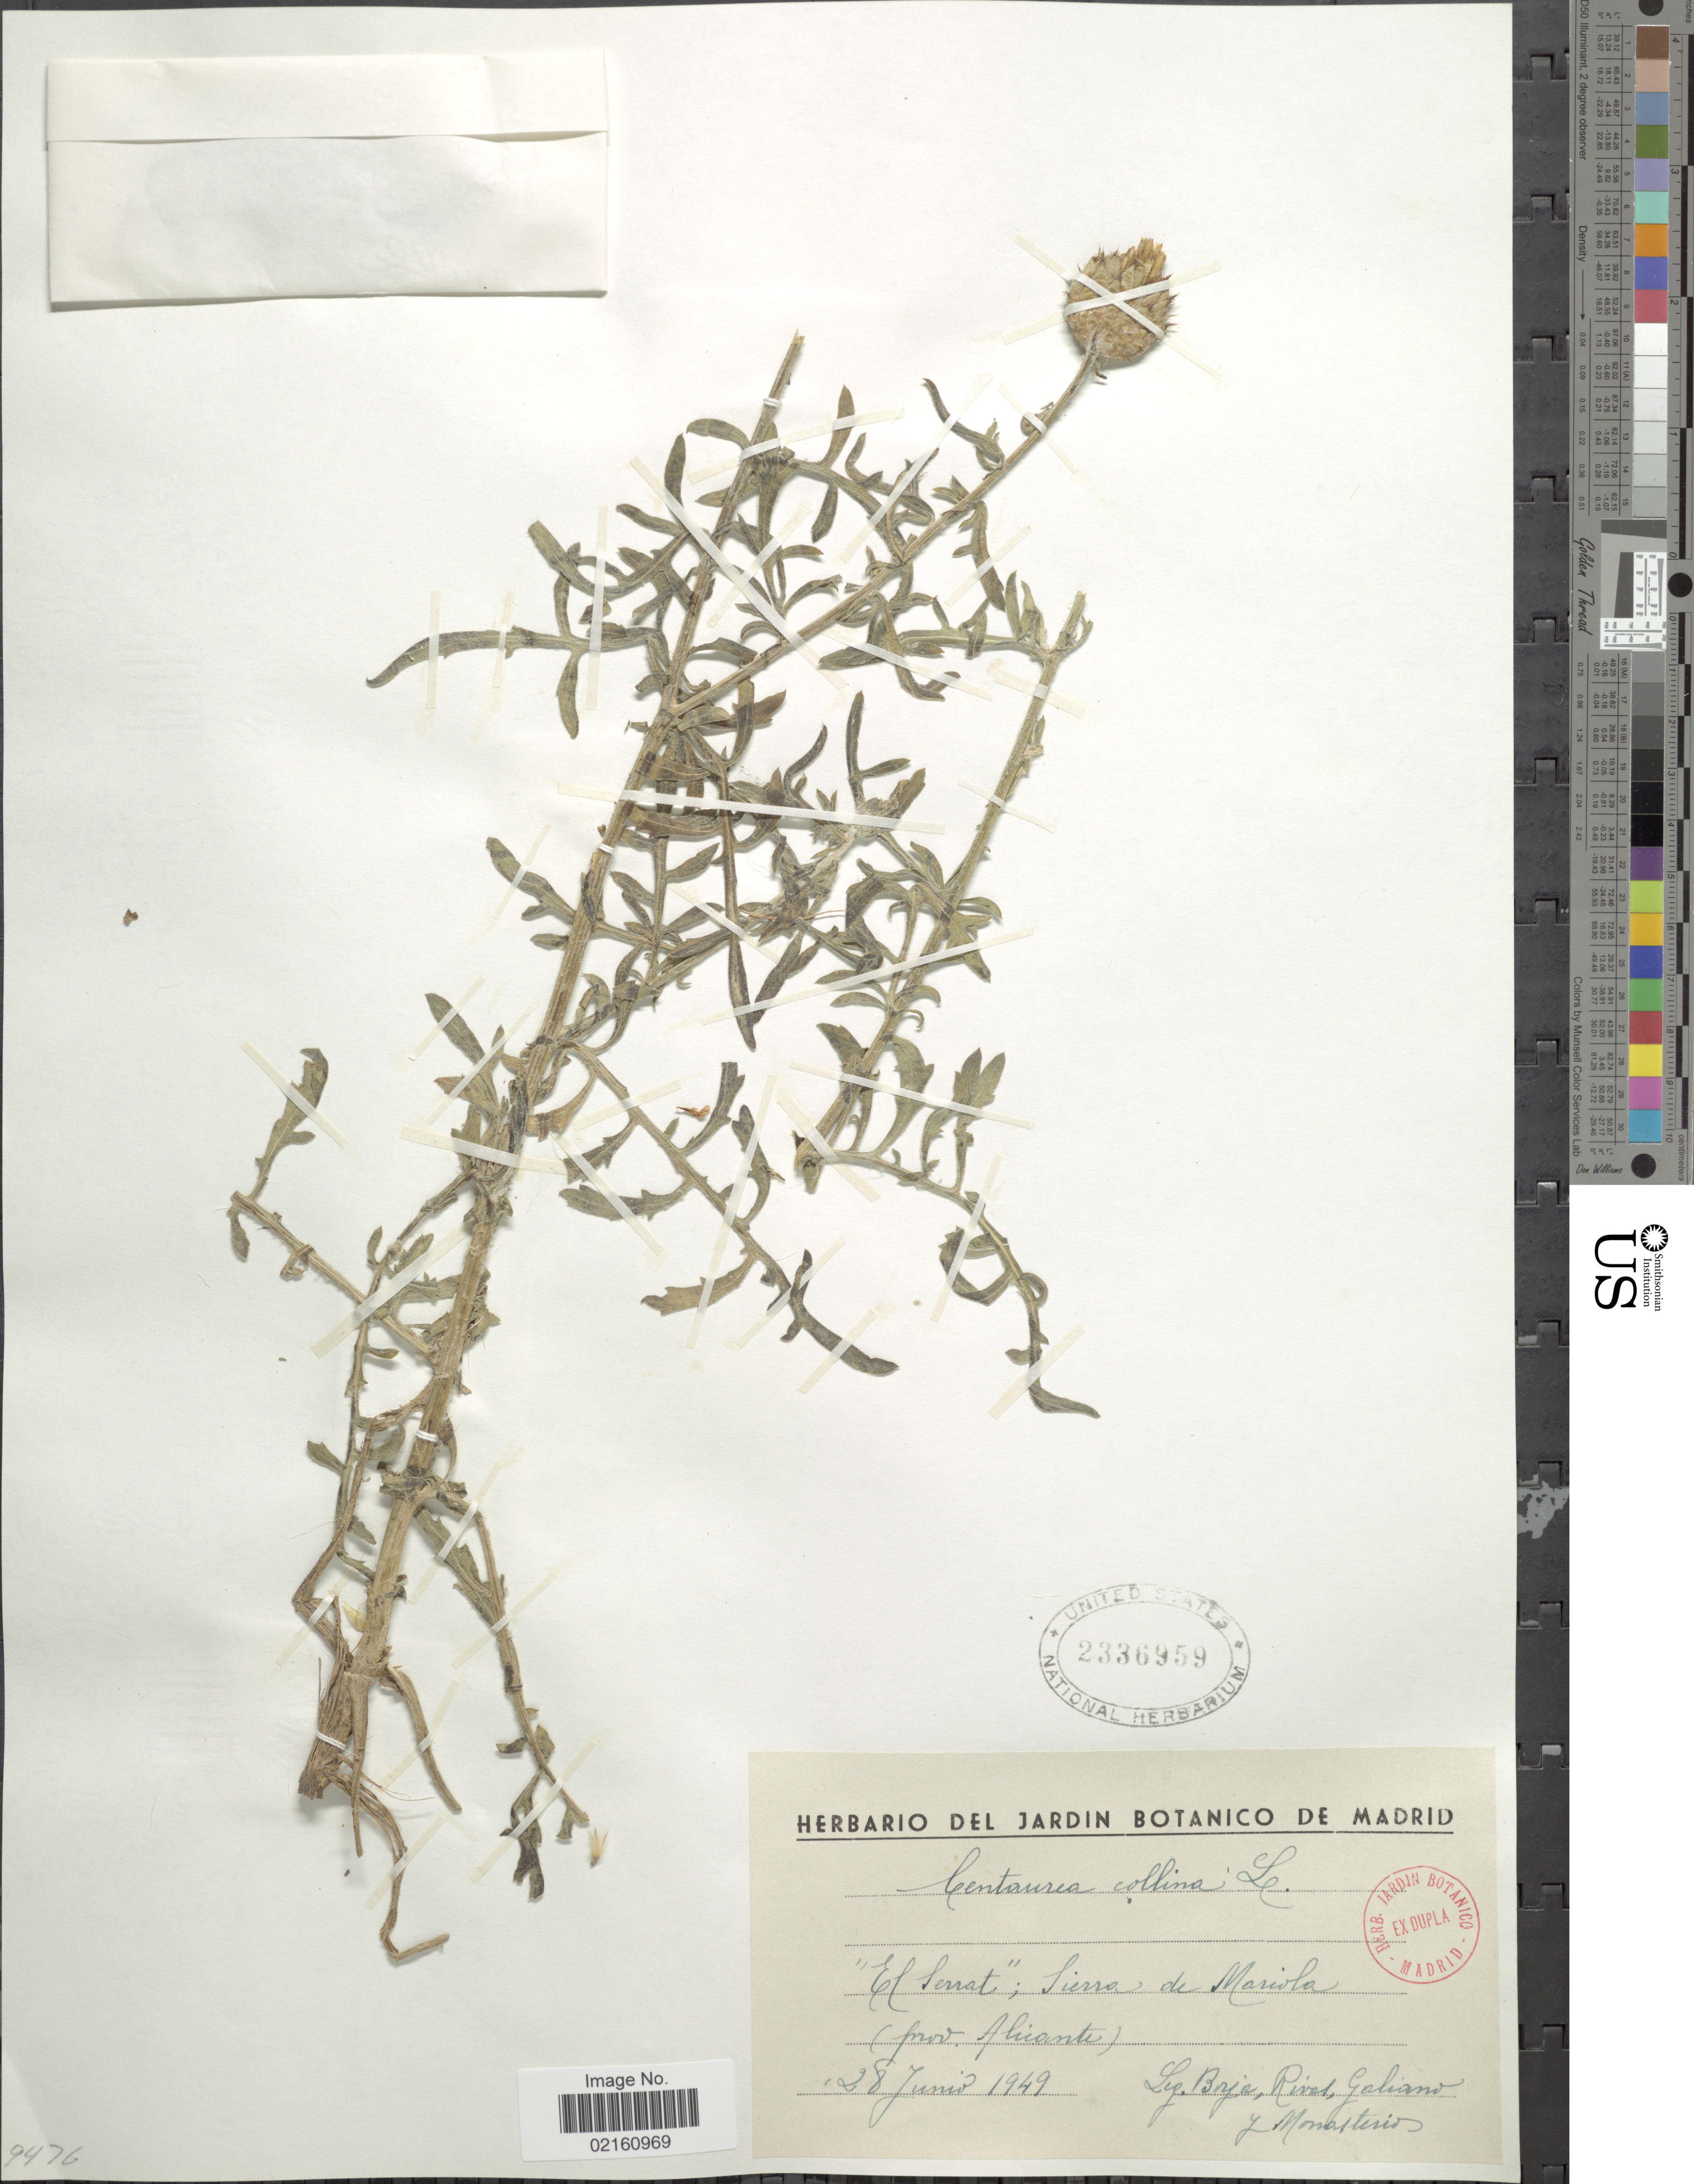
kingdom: Plantae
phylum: Tracheophyta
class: Magnoliopsida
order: Asterales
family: Asteraceae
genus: Centaurea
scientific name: Centaurea collina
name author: L.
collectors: -. Borja, Rivas, Galiano & Monasterio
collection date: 1948-06-28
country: Spain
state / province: Valenciana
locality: El Serrat, Sierrade Mariola (Prov. Alicante)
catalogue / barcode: US 2336959